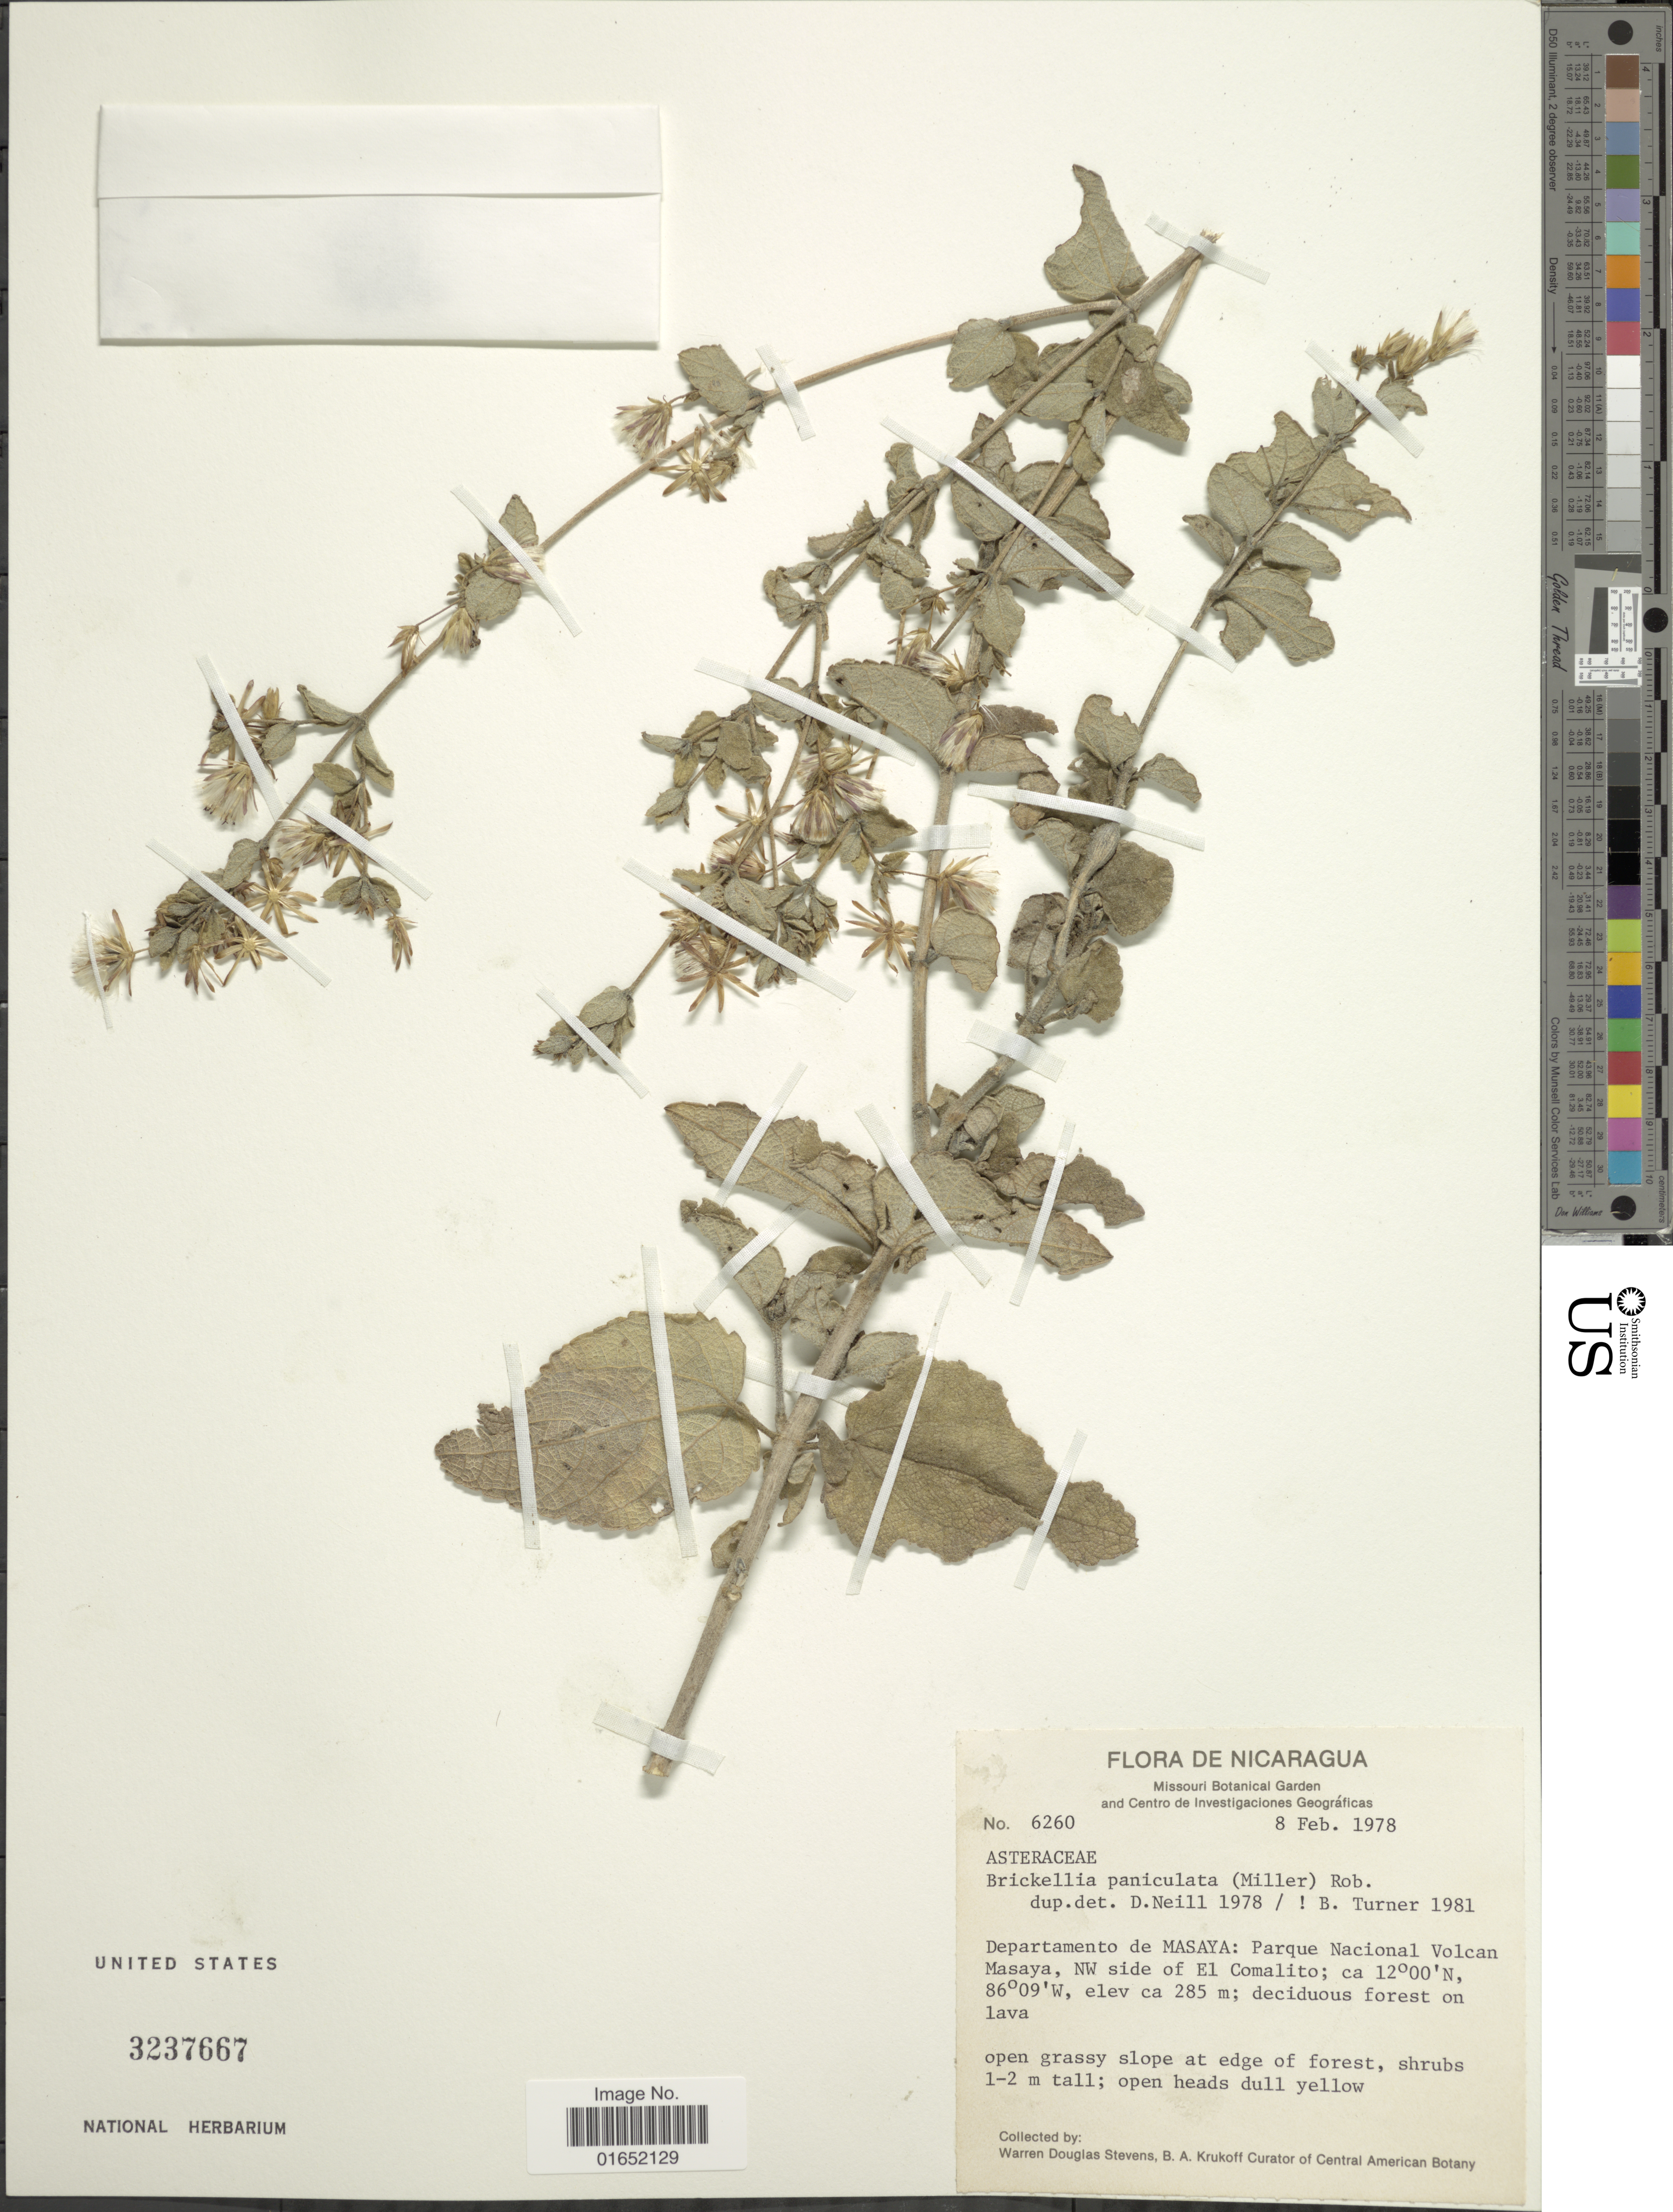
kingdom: Plantae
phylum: Tracheophyta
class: Magnoliopsida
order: Asterales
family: Asteraceae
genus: Brickellia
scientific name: Brickellia paniculata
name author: (Mill.) B.L. Rob.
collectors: W. D. Stevens & B. A. Krukoff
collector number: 6260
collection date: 1978-02-08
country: Nicaragua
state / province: Masaya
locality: Departmento de Masaya: Parque Nacional Volcan Masaya NW side of El Comalito, deciduous forest on lava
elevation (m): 285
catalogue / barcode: US 3237667